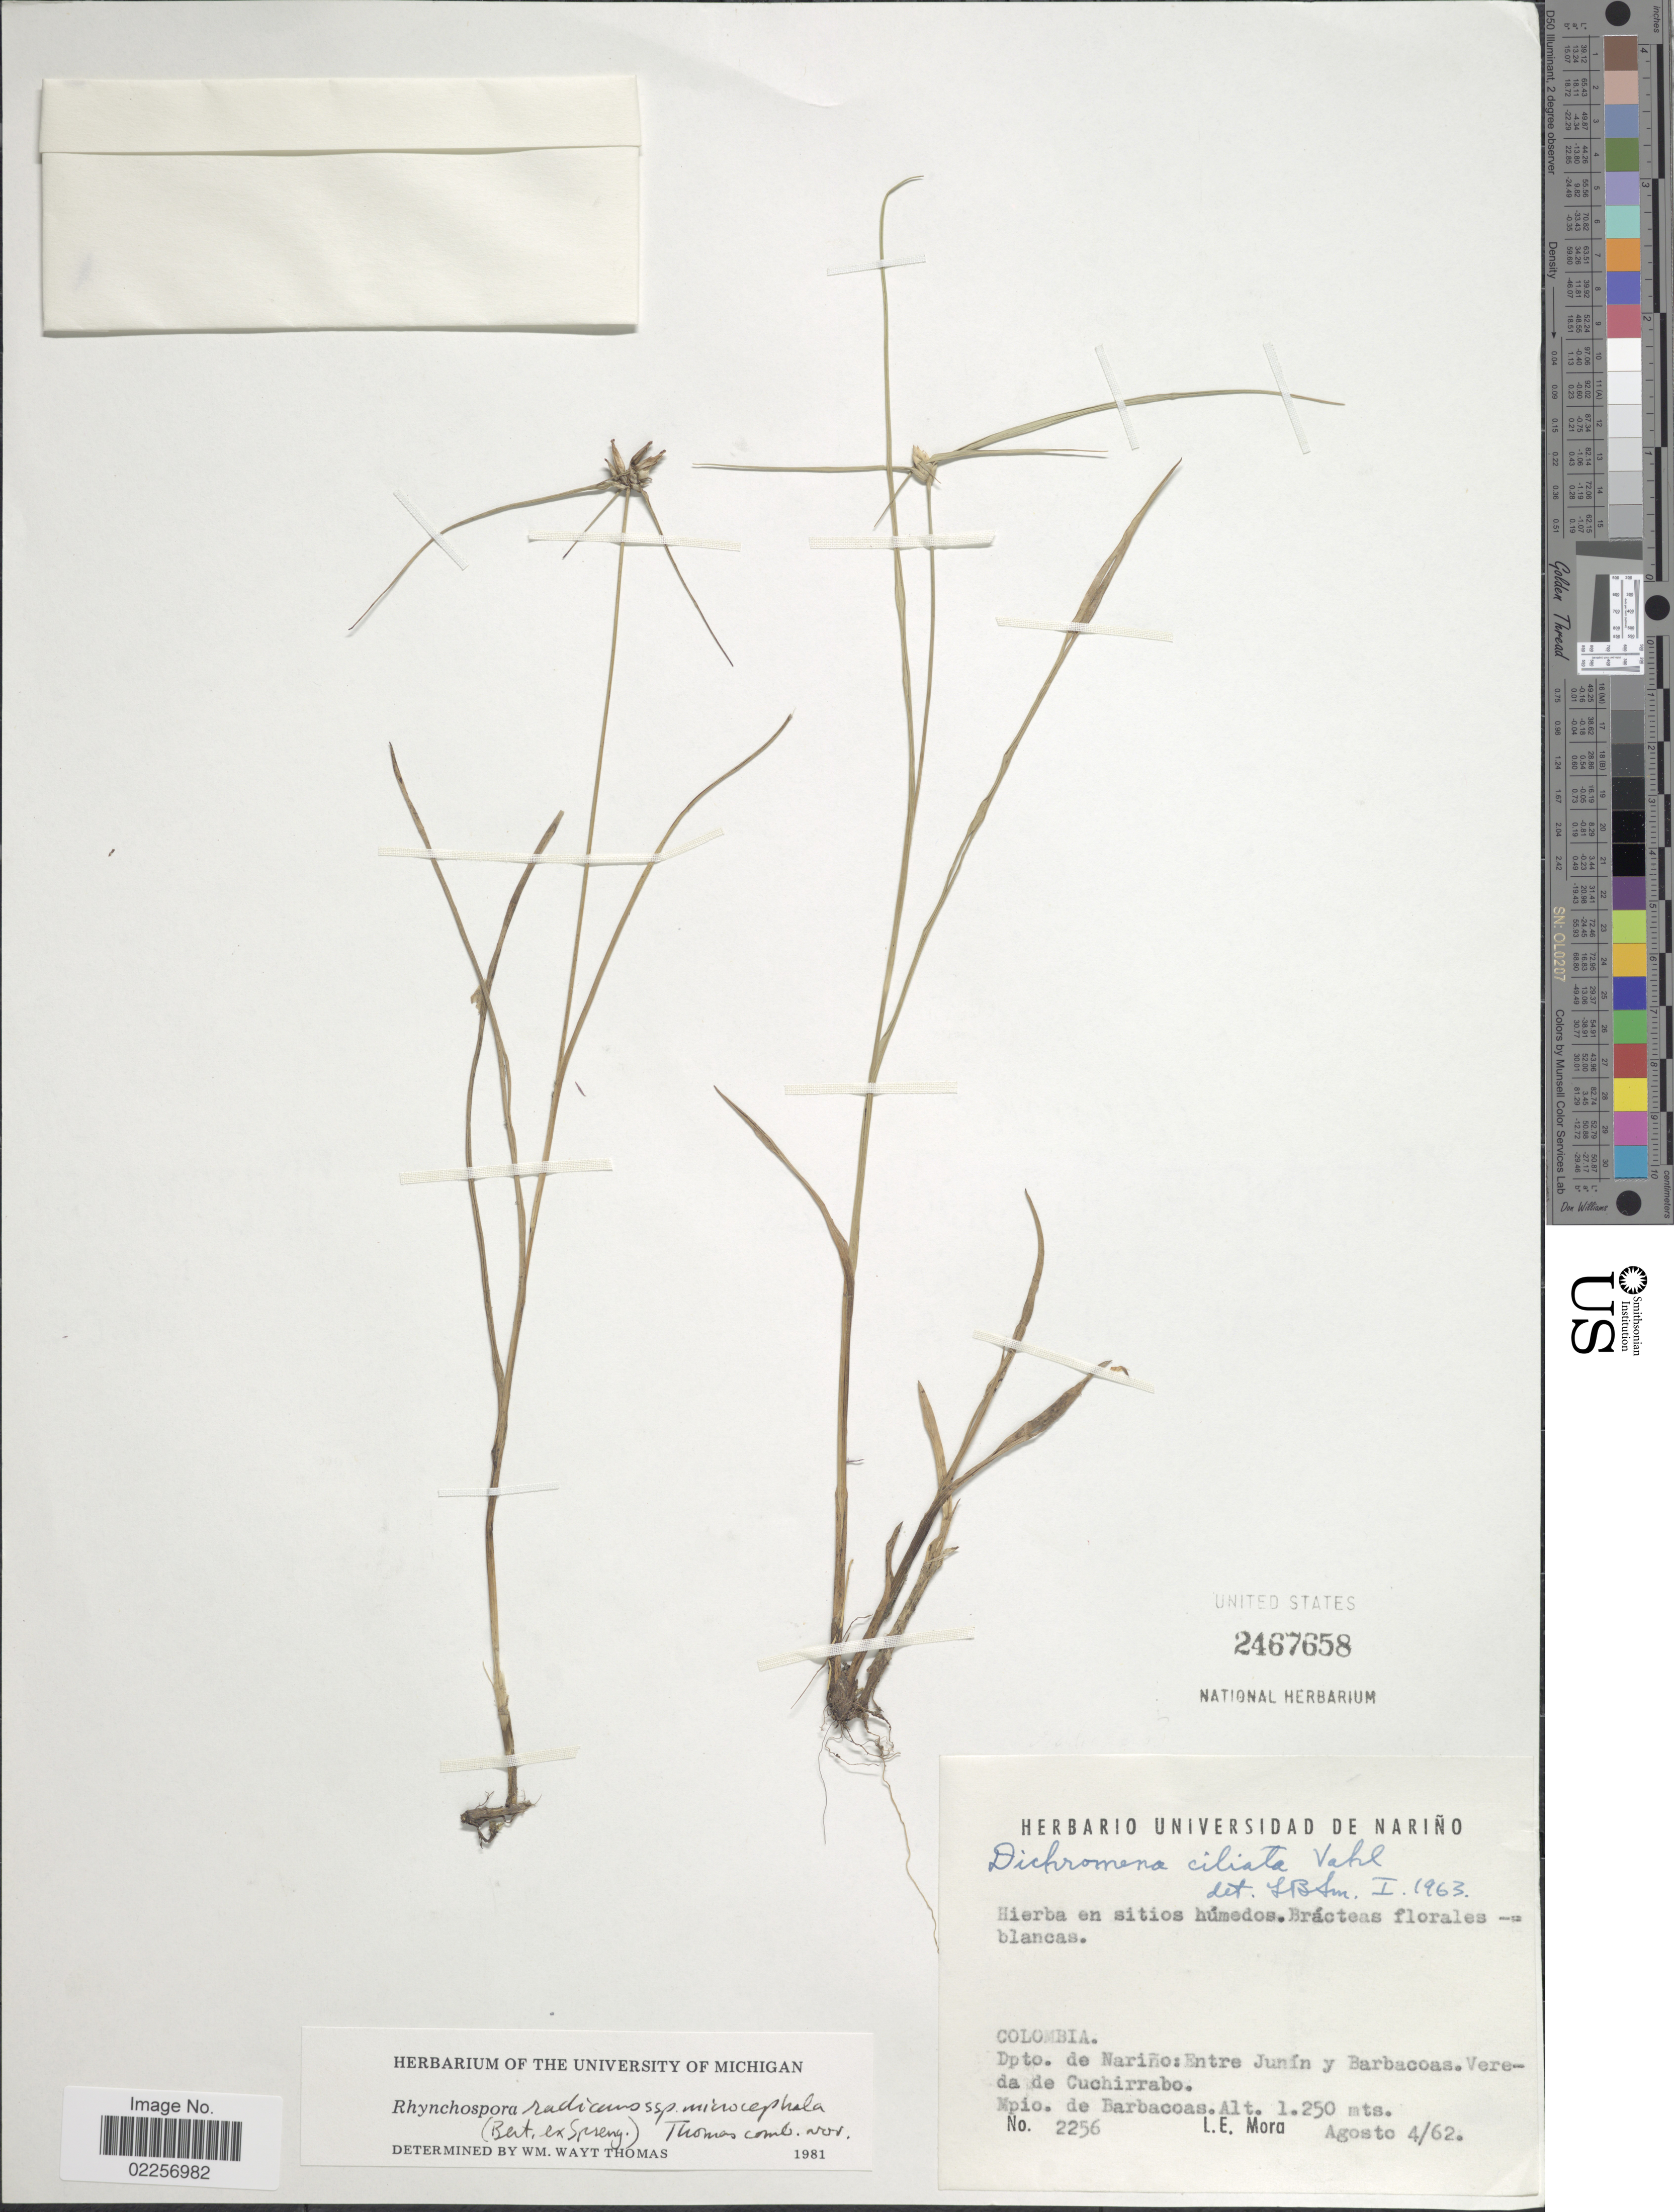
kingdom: Plantae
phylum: Tracheophyta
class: Liliopsida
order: Poales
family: Cyperaceae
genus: Rhynchospora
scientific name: Rhynchospora radicans subsp. microcephala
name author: (Bertero ex Spreng.) W.W. Thomas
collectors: L. Mora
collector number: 2256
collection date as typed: Transcribed d/m/y: 4/8/62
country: Colombia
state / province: Nariño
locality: Entre Junin y Barbacoas. Vereda de Cuchirrabo. Mpio. de Cuchirrabo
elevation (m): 1250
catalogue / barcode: US 2467658